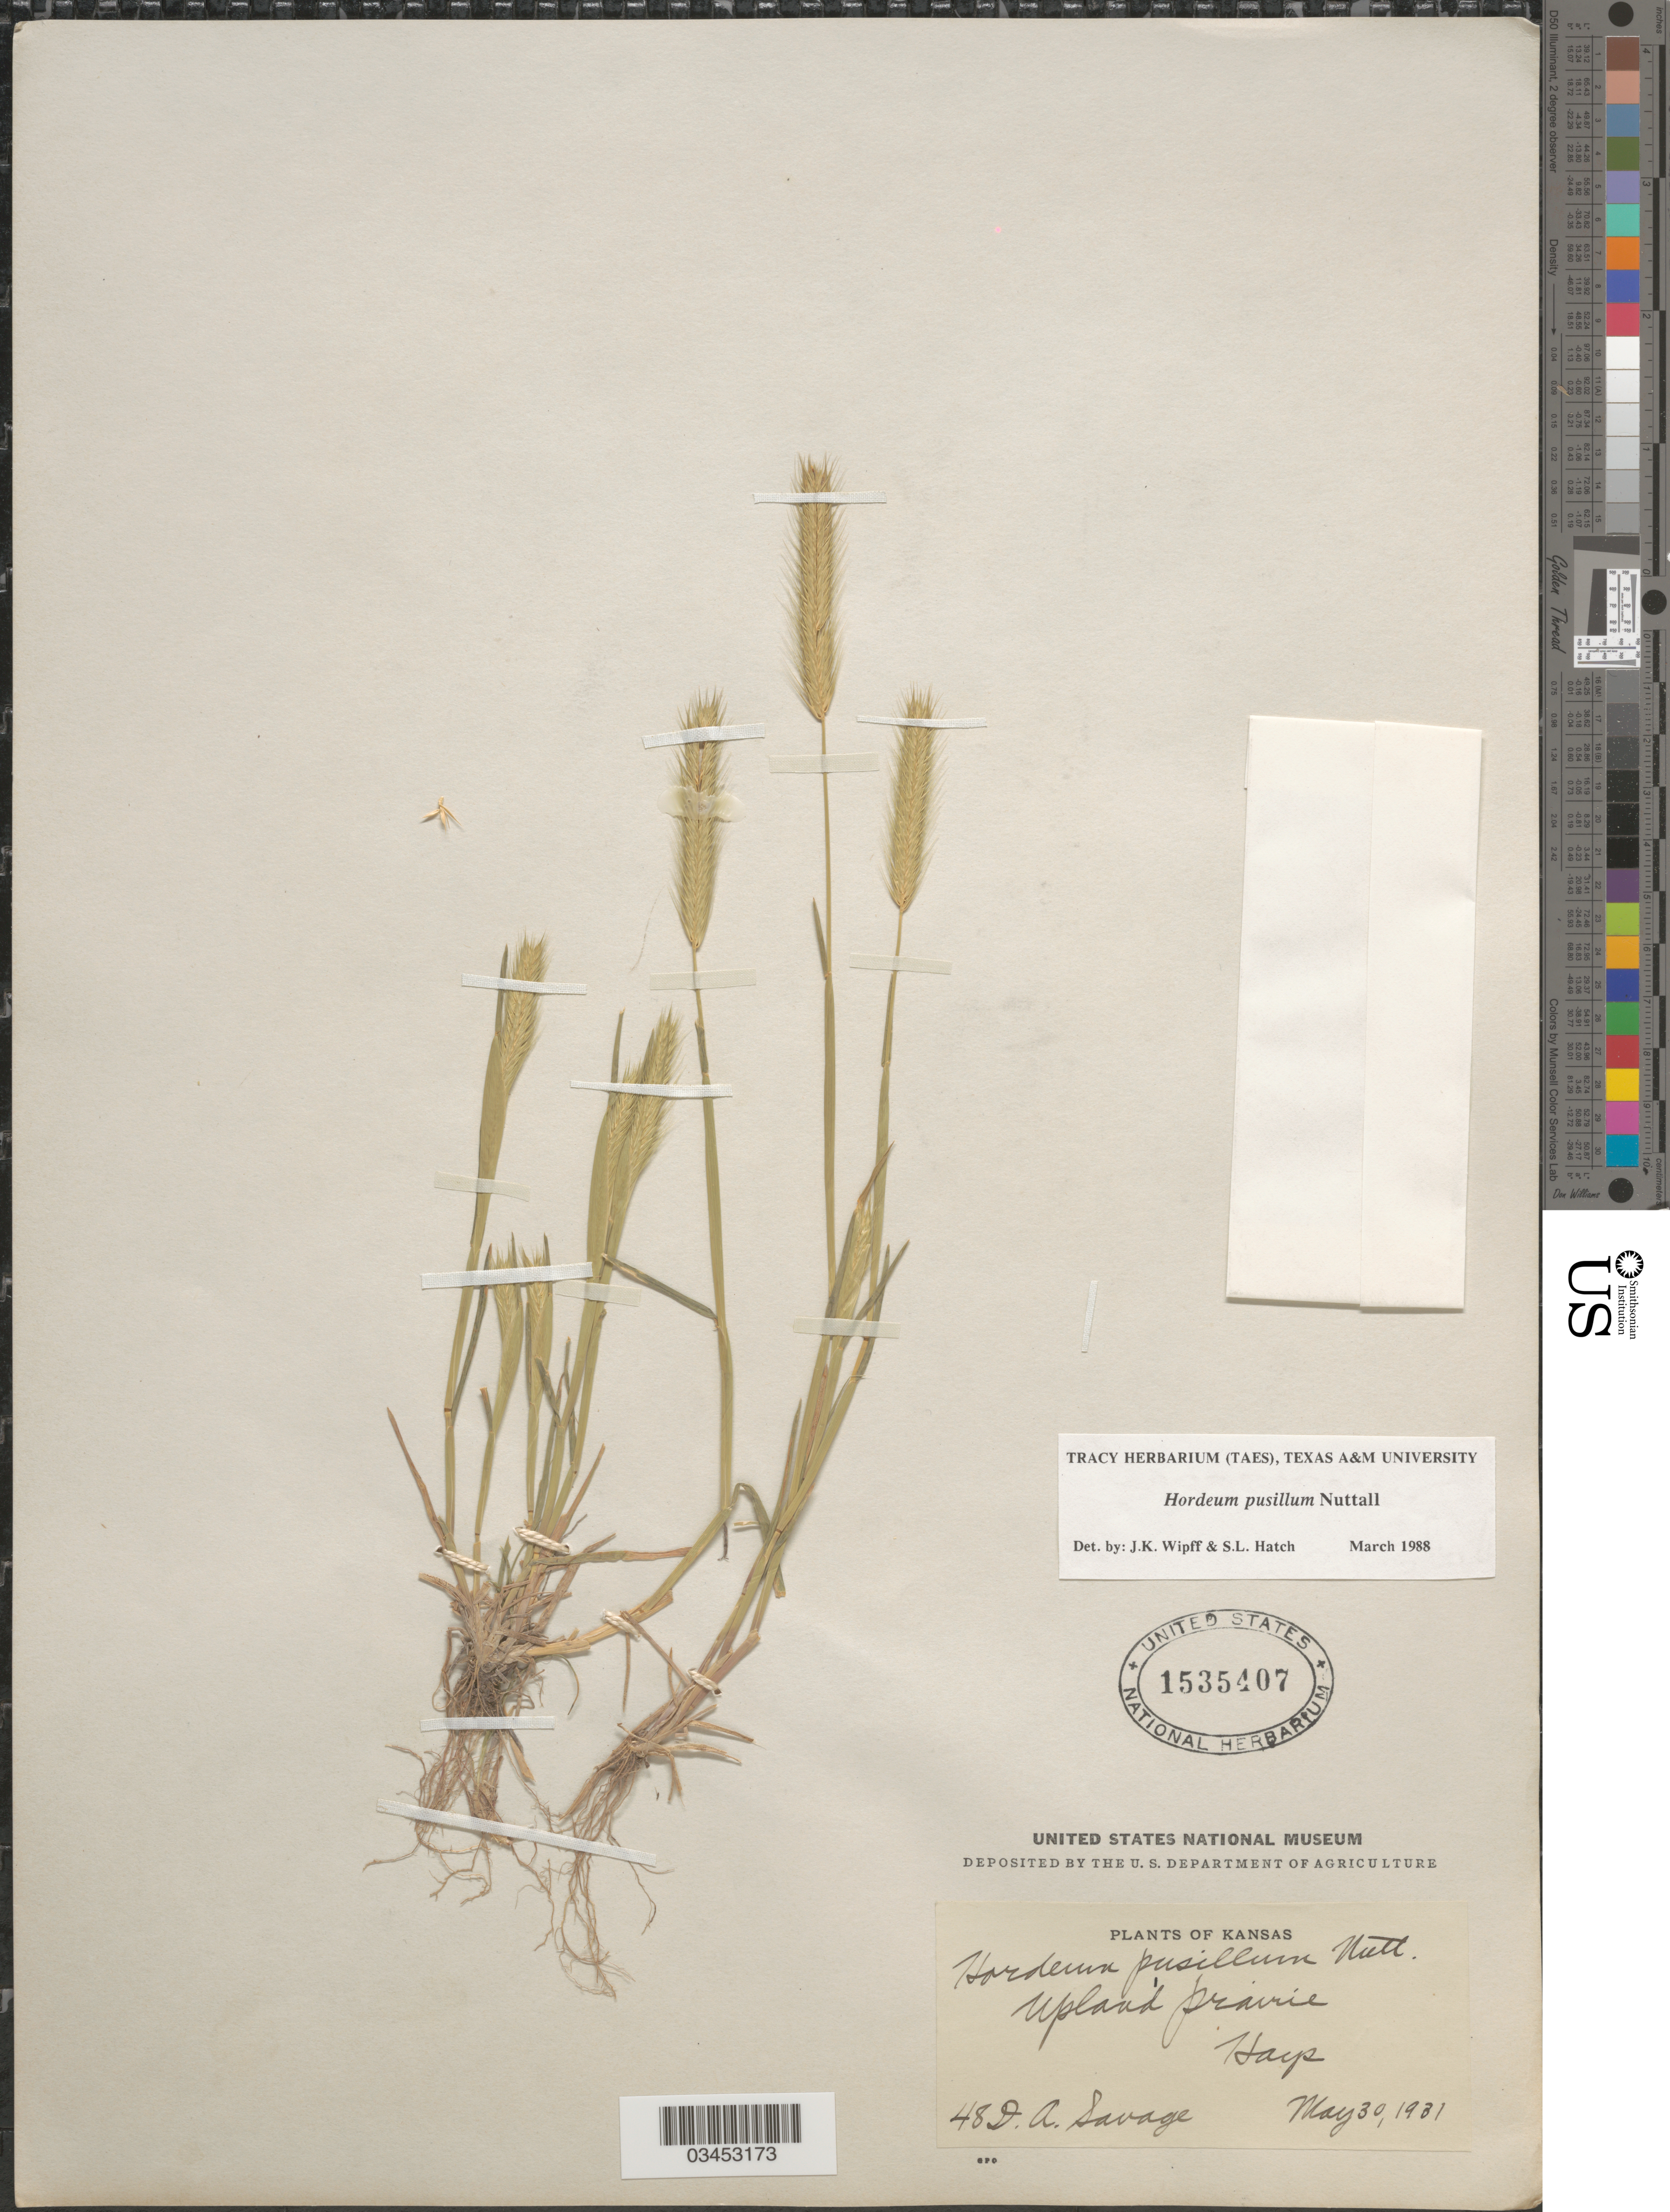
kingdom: Plantae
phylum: Tracheophyta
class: Liliopsida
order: Poales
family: Poaceae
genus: Hordeum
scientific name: Hordeum pusillum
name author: Nutt.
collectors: D. Savage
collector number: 48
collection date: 1931-05-30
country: United States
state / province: Kansas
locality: Upland prairie. Harp.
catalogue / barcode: US 1535407